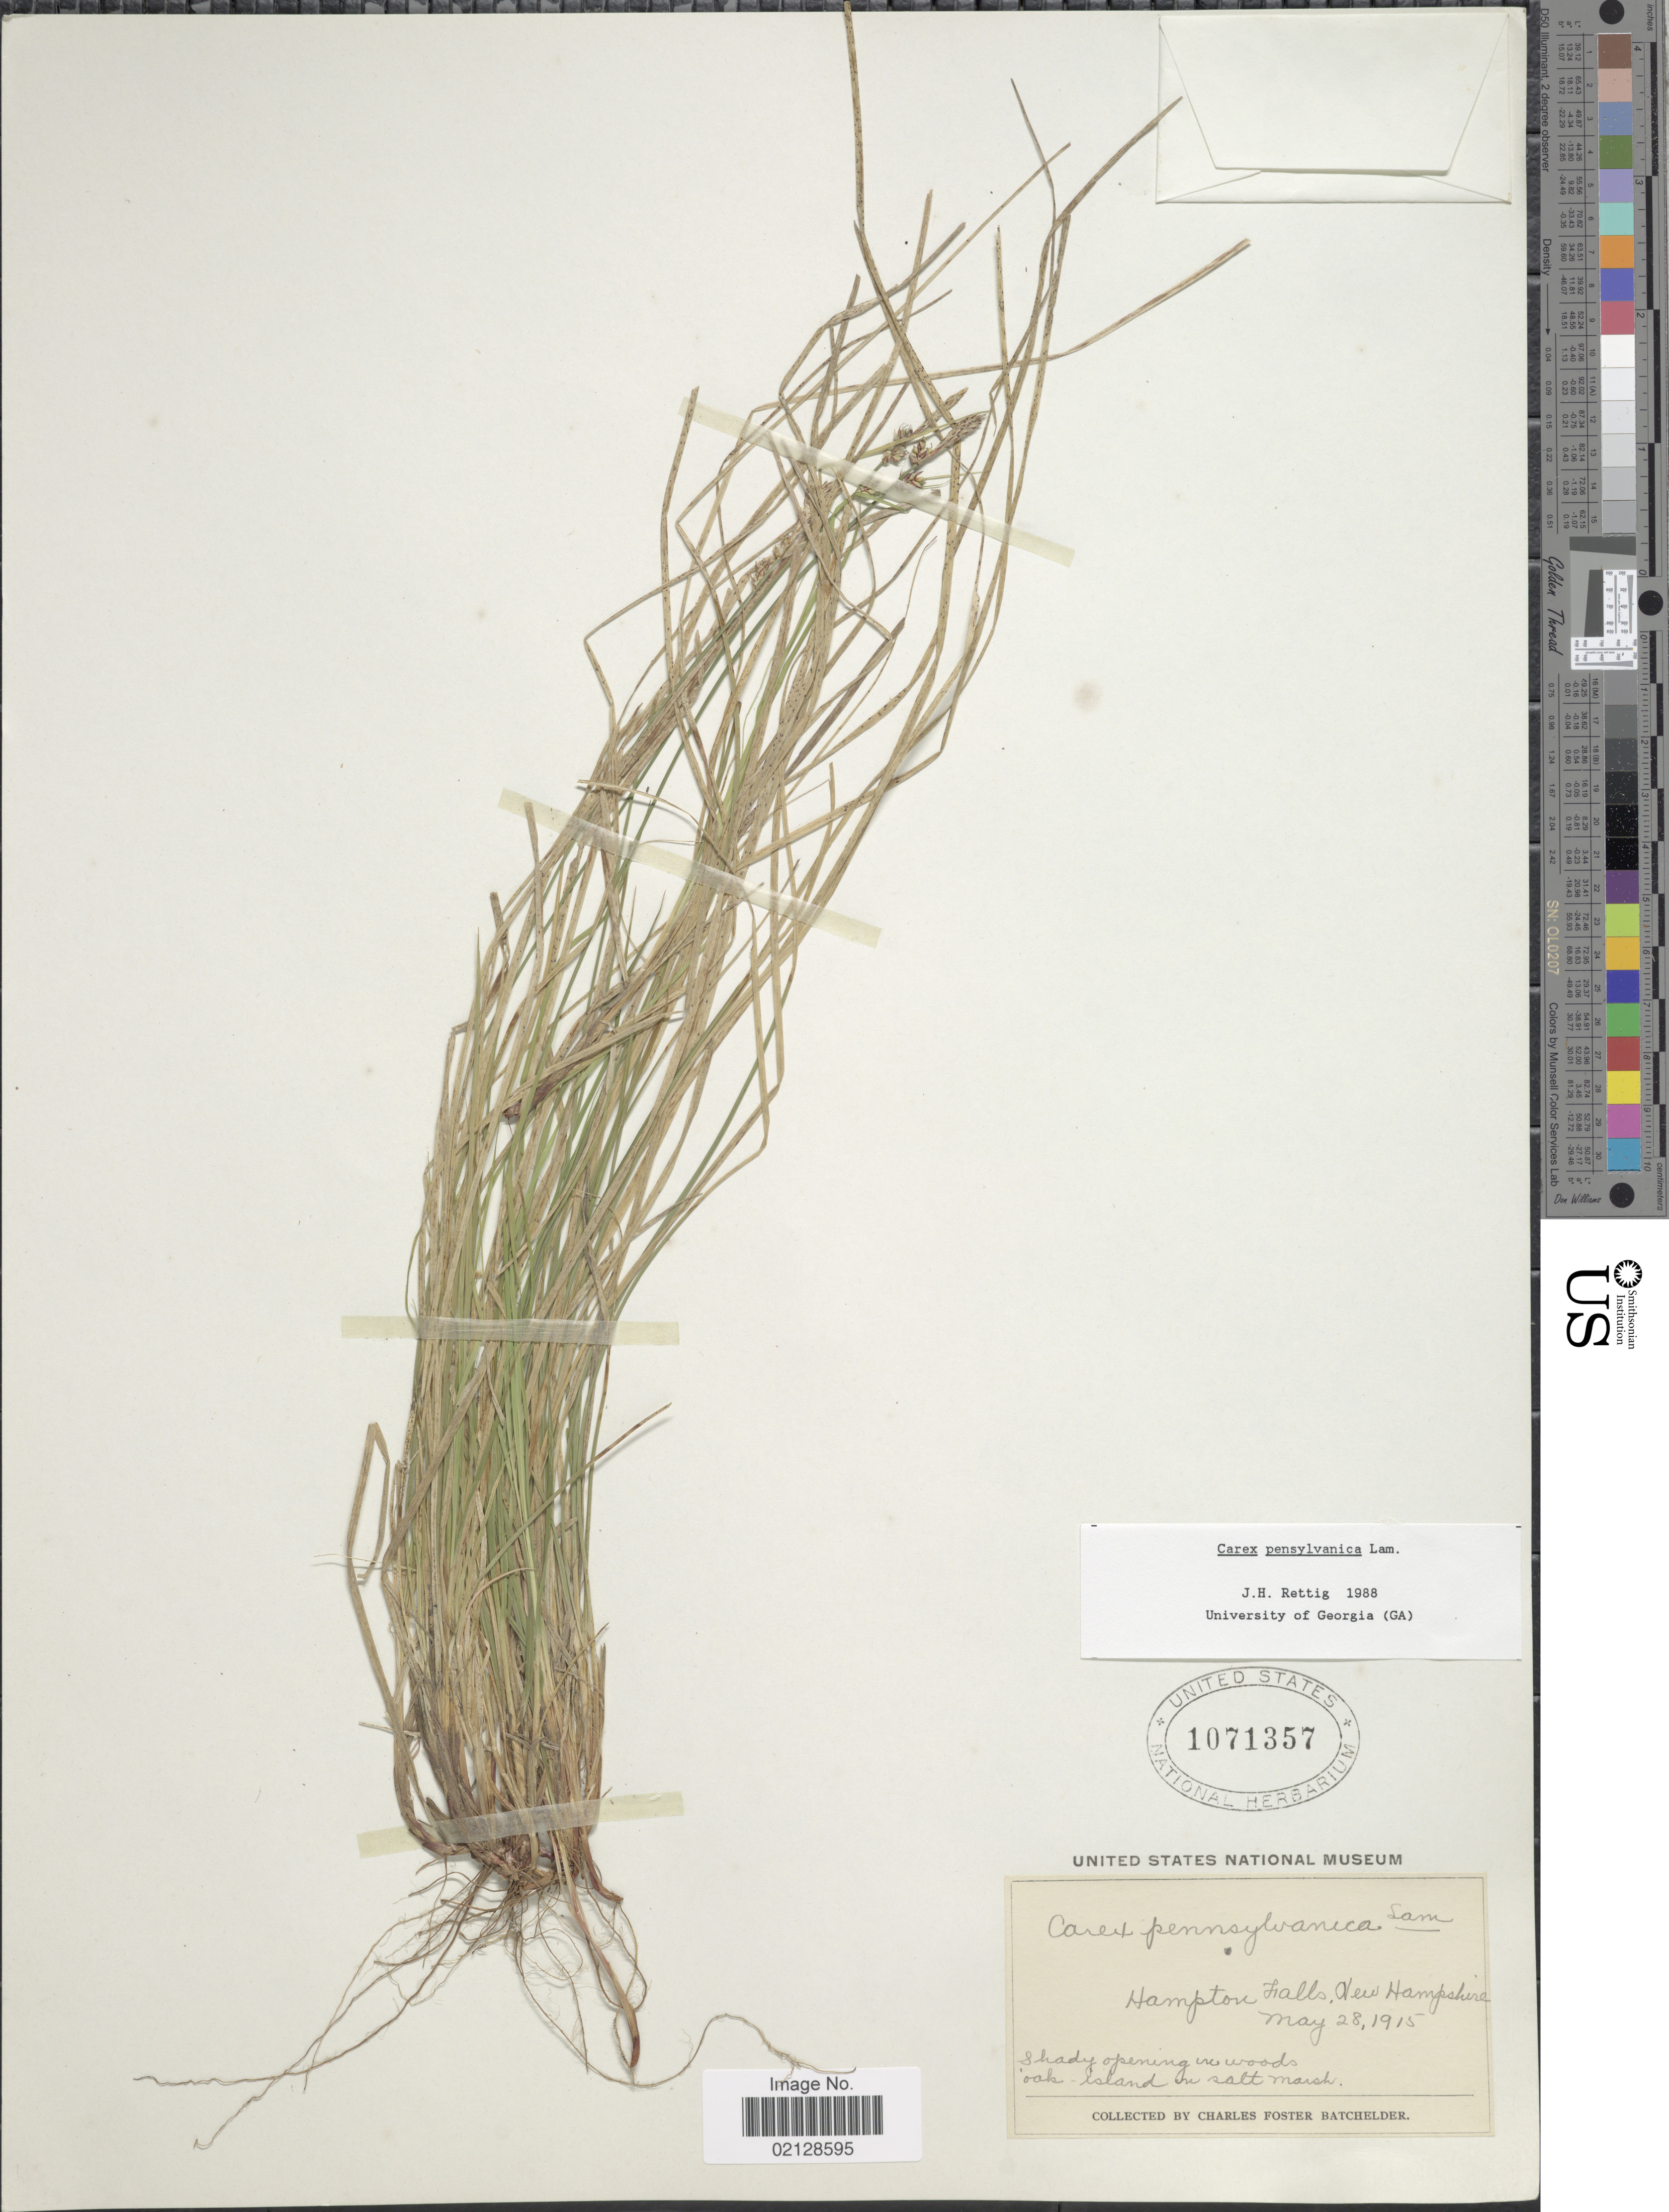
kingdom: Plantae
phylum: Tracheophyta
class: Liliopsida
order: Poales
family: Cyperaceae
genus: Carex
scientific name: Carex pensylvanica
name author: Lam.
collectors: C. Batchelder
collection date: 1915-05-28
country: United States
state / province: New Hampshire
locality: Hampton Falls, New Hampshire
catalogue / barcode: US 1071357